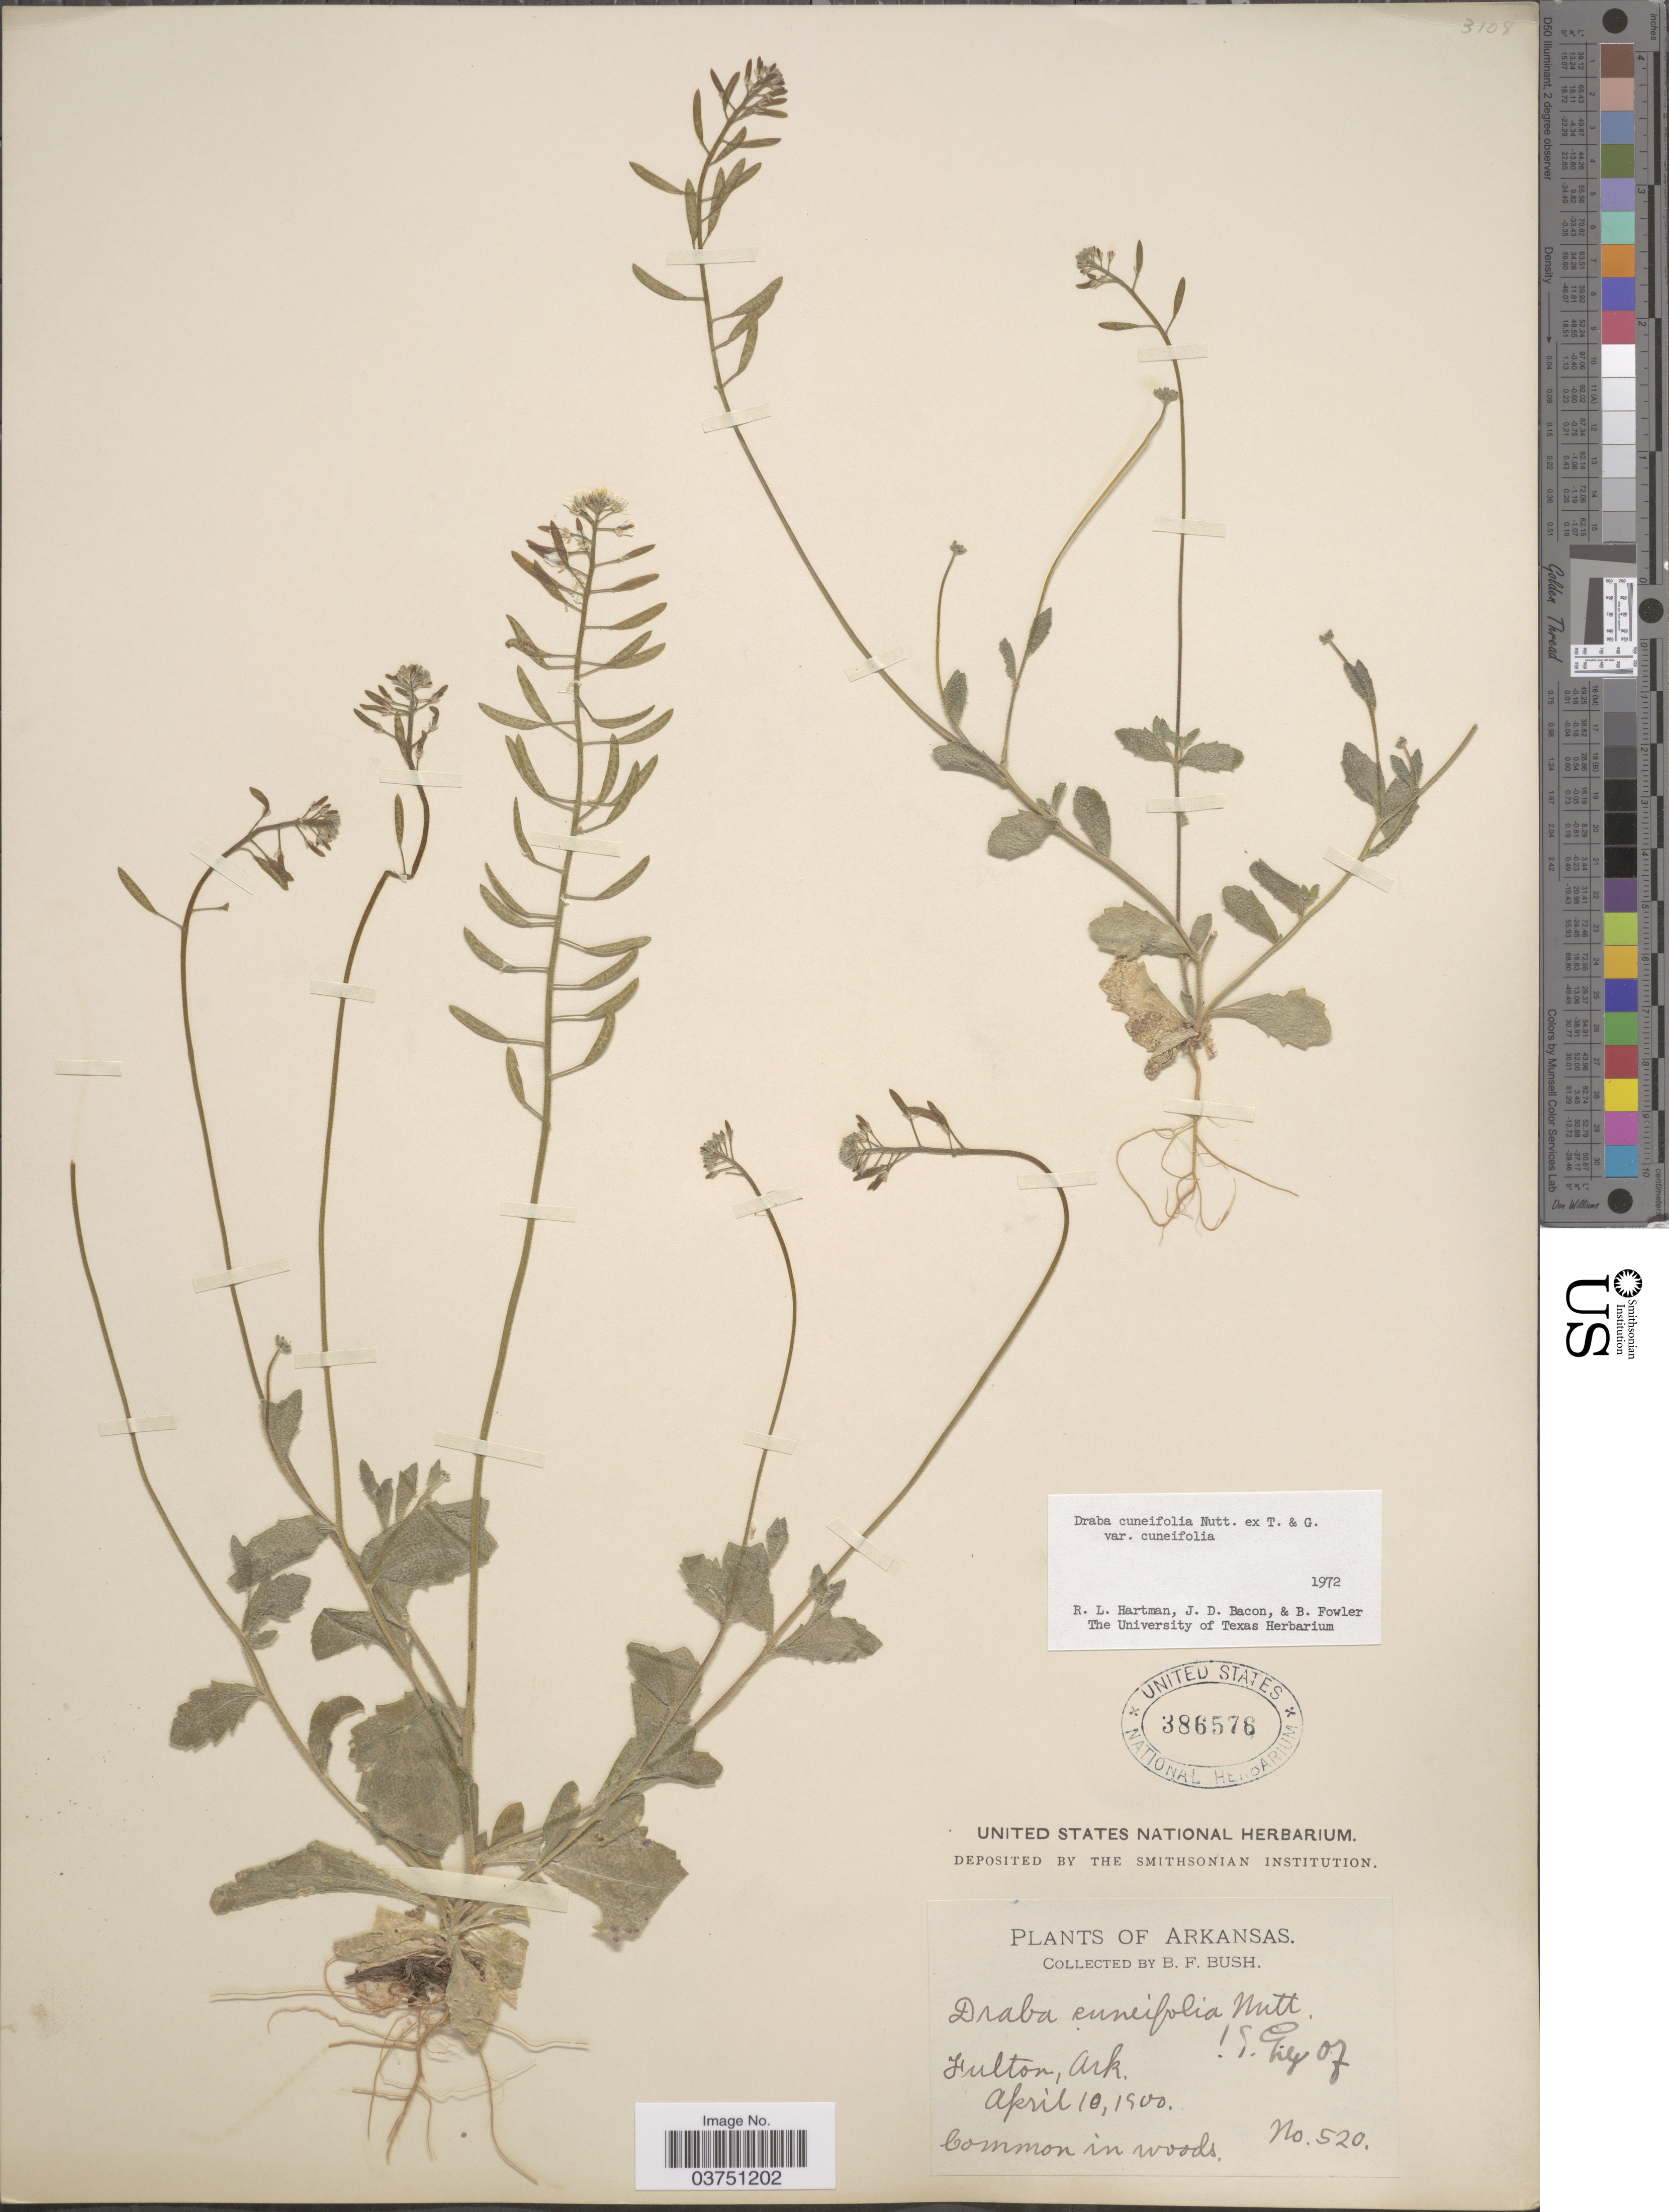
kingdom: Plantae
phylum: Tracheophyta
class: Magnoliopsida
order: Brassicales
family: Brassicaceae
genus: Draba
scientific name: Draba cuneifolia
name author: Nutt.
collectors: B. F. Bush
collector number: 520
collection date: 1900-04-10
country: United States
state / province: Arkansas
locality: Fulton.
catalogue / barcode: US 386576